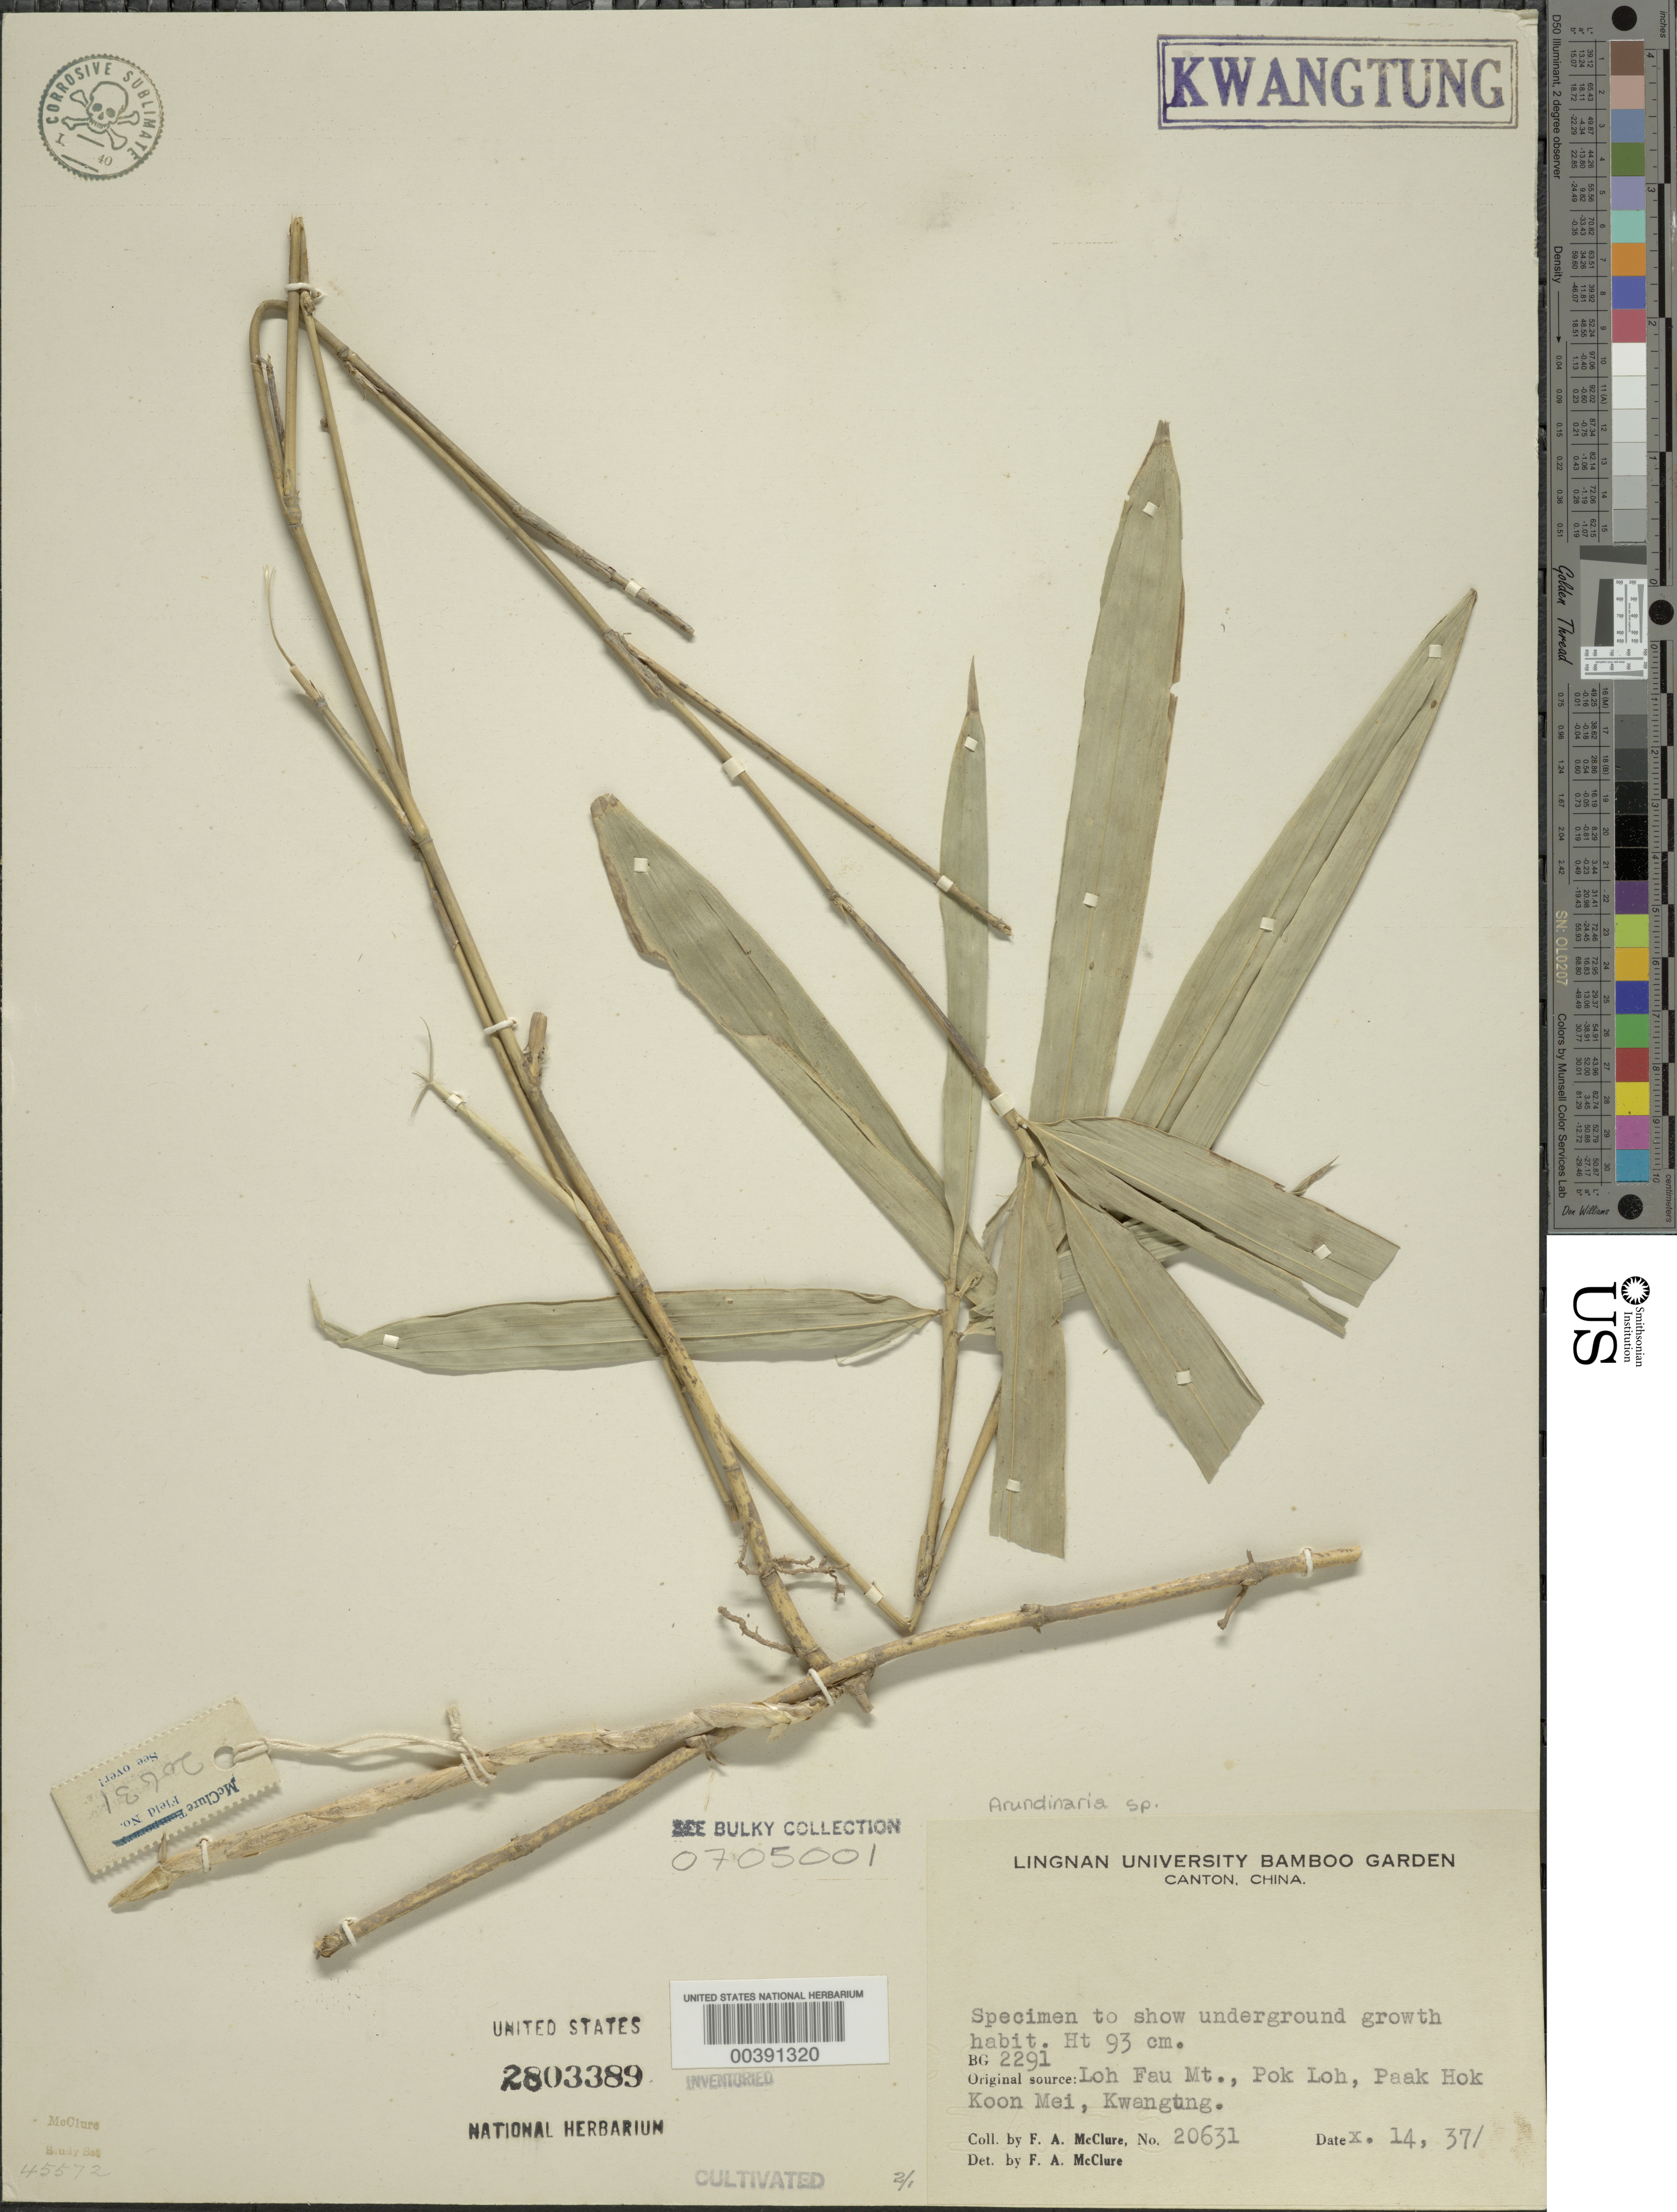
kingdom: Plantae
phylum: Tracheophyta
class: Liliopsida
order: Poales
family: Poaceae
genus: Arundinaria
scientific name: Arundinaria sp.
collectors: F. A. McClure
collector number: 20631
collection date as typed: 14 Oct 1937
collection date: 1937-10-14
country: China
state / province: Guangdong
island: Honam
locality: P'an-yu, lingnan univ. b.g.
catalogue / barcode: US 2803389